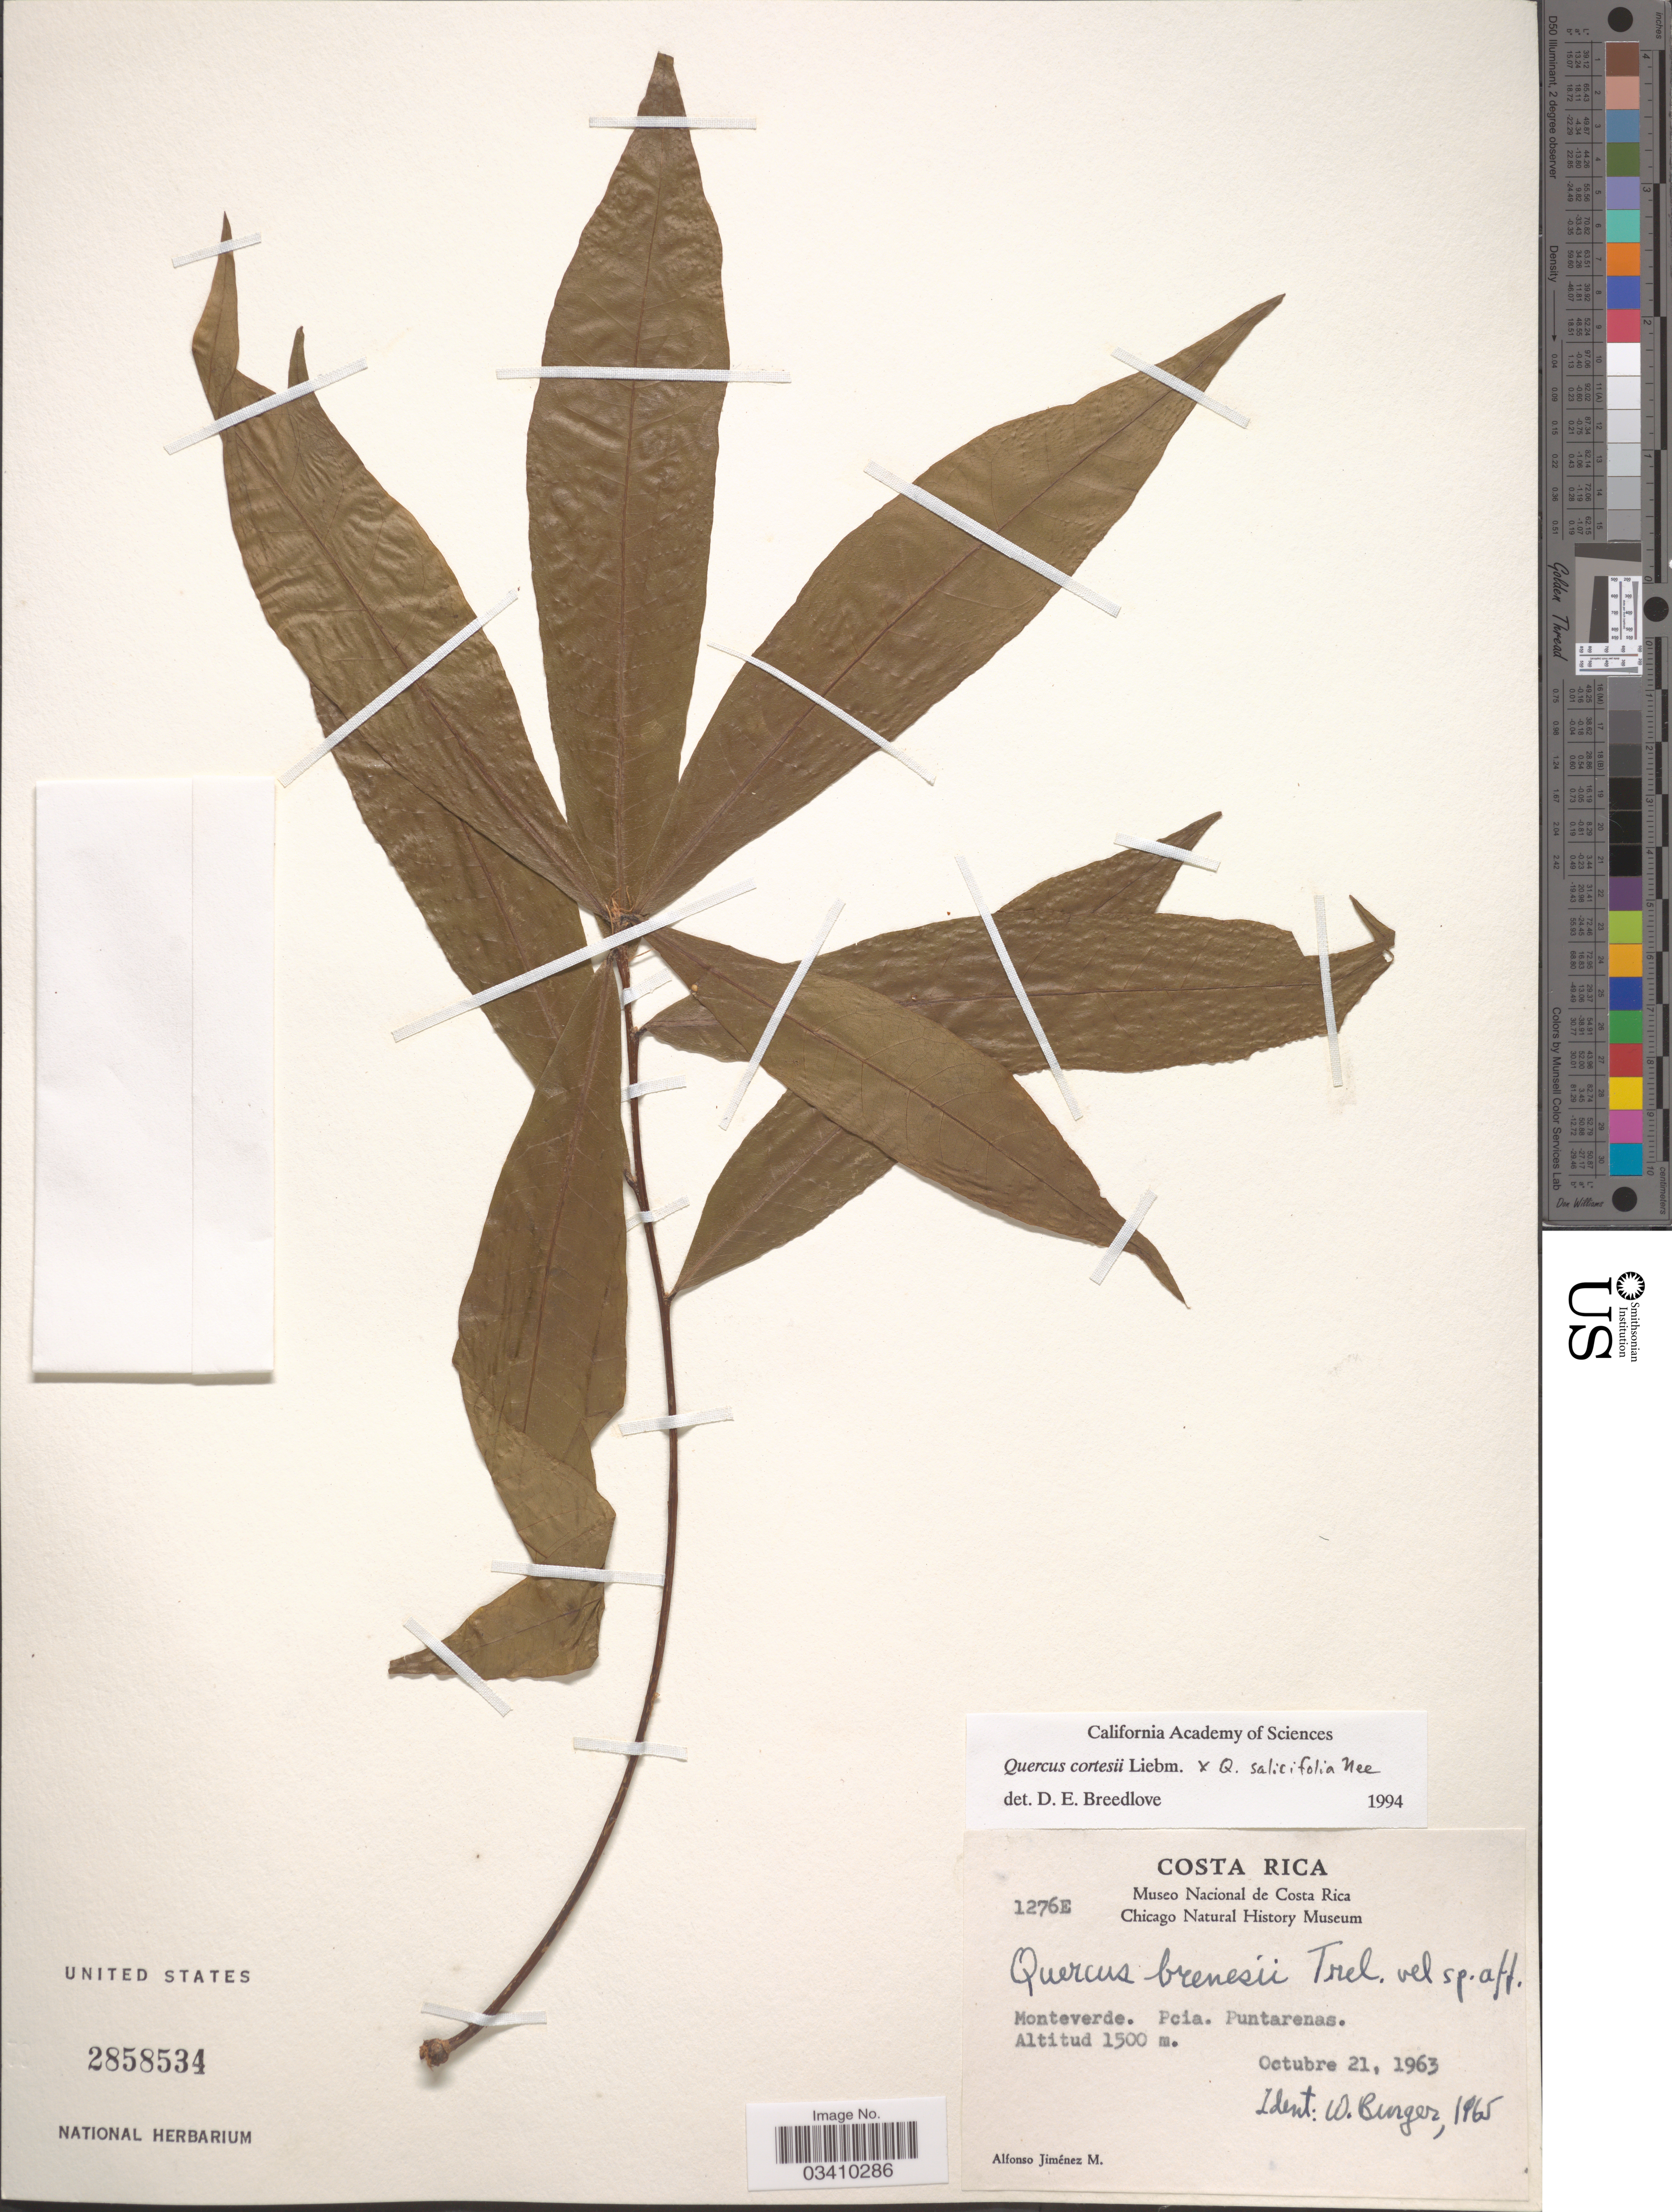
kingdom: Plantae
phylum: Tracheophyta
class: Magnoliopsida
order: Fagales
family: Fagaceae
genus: Quercus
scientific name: Quercus cortesii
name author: Liebm.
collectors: A. Jimenez M.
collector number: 1276E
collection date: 1963-10-21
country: Costa Rica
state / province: Puntarenas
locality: Monteverde.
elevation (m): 1500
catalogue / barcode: US 2858534